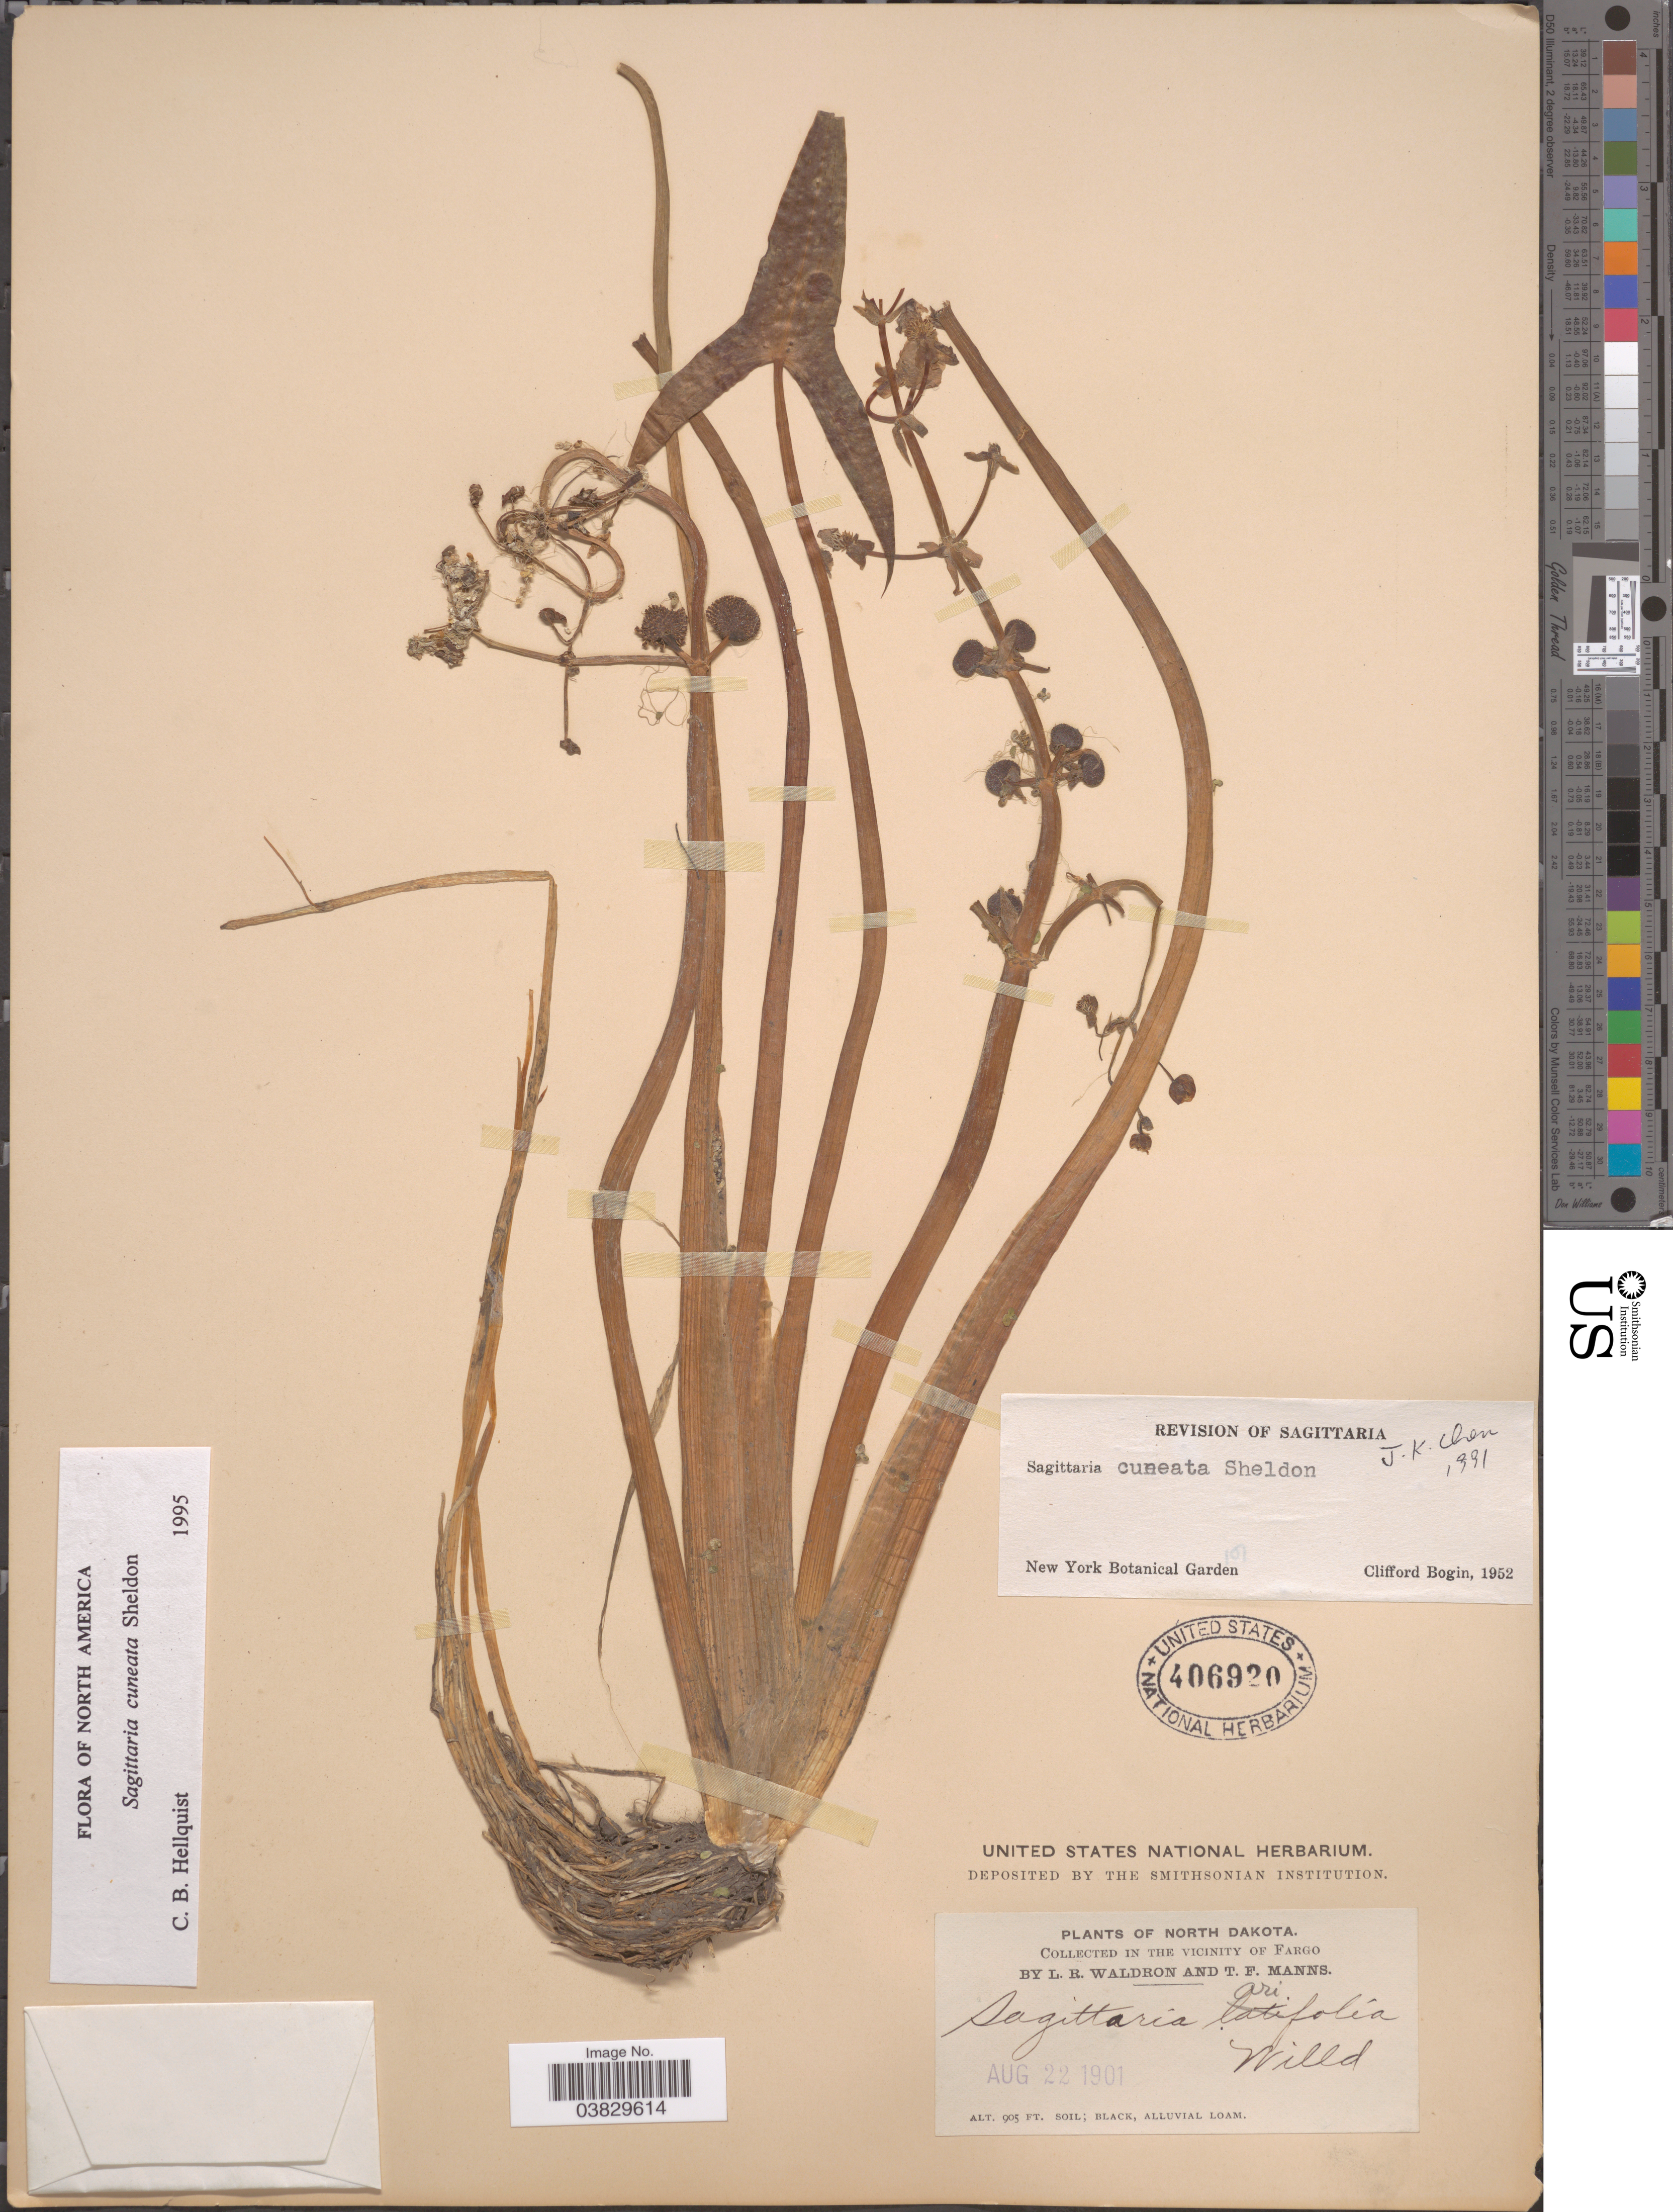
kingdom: Plantae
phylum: Tracheophyta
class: Liliopsida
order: Alismatales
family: Alismataceae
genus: Sagittaria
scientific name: Sagittaria cuneata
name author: E. Sheld.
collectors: L. Waldron & T. Manns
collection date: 1901-08-22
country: United States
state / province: North Dakota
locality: In the vicinity of Fargo.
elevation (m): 276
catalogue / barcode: US 406920